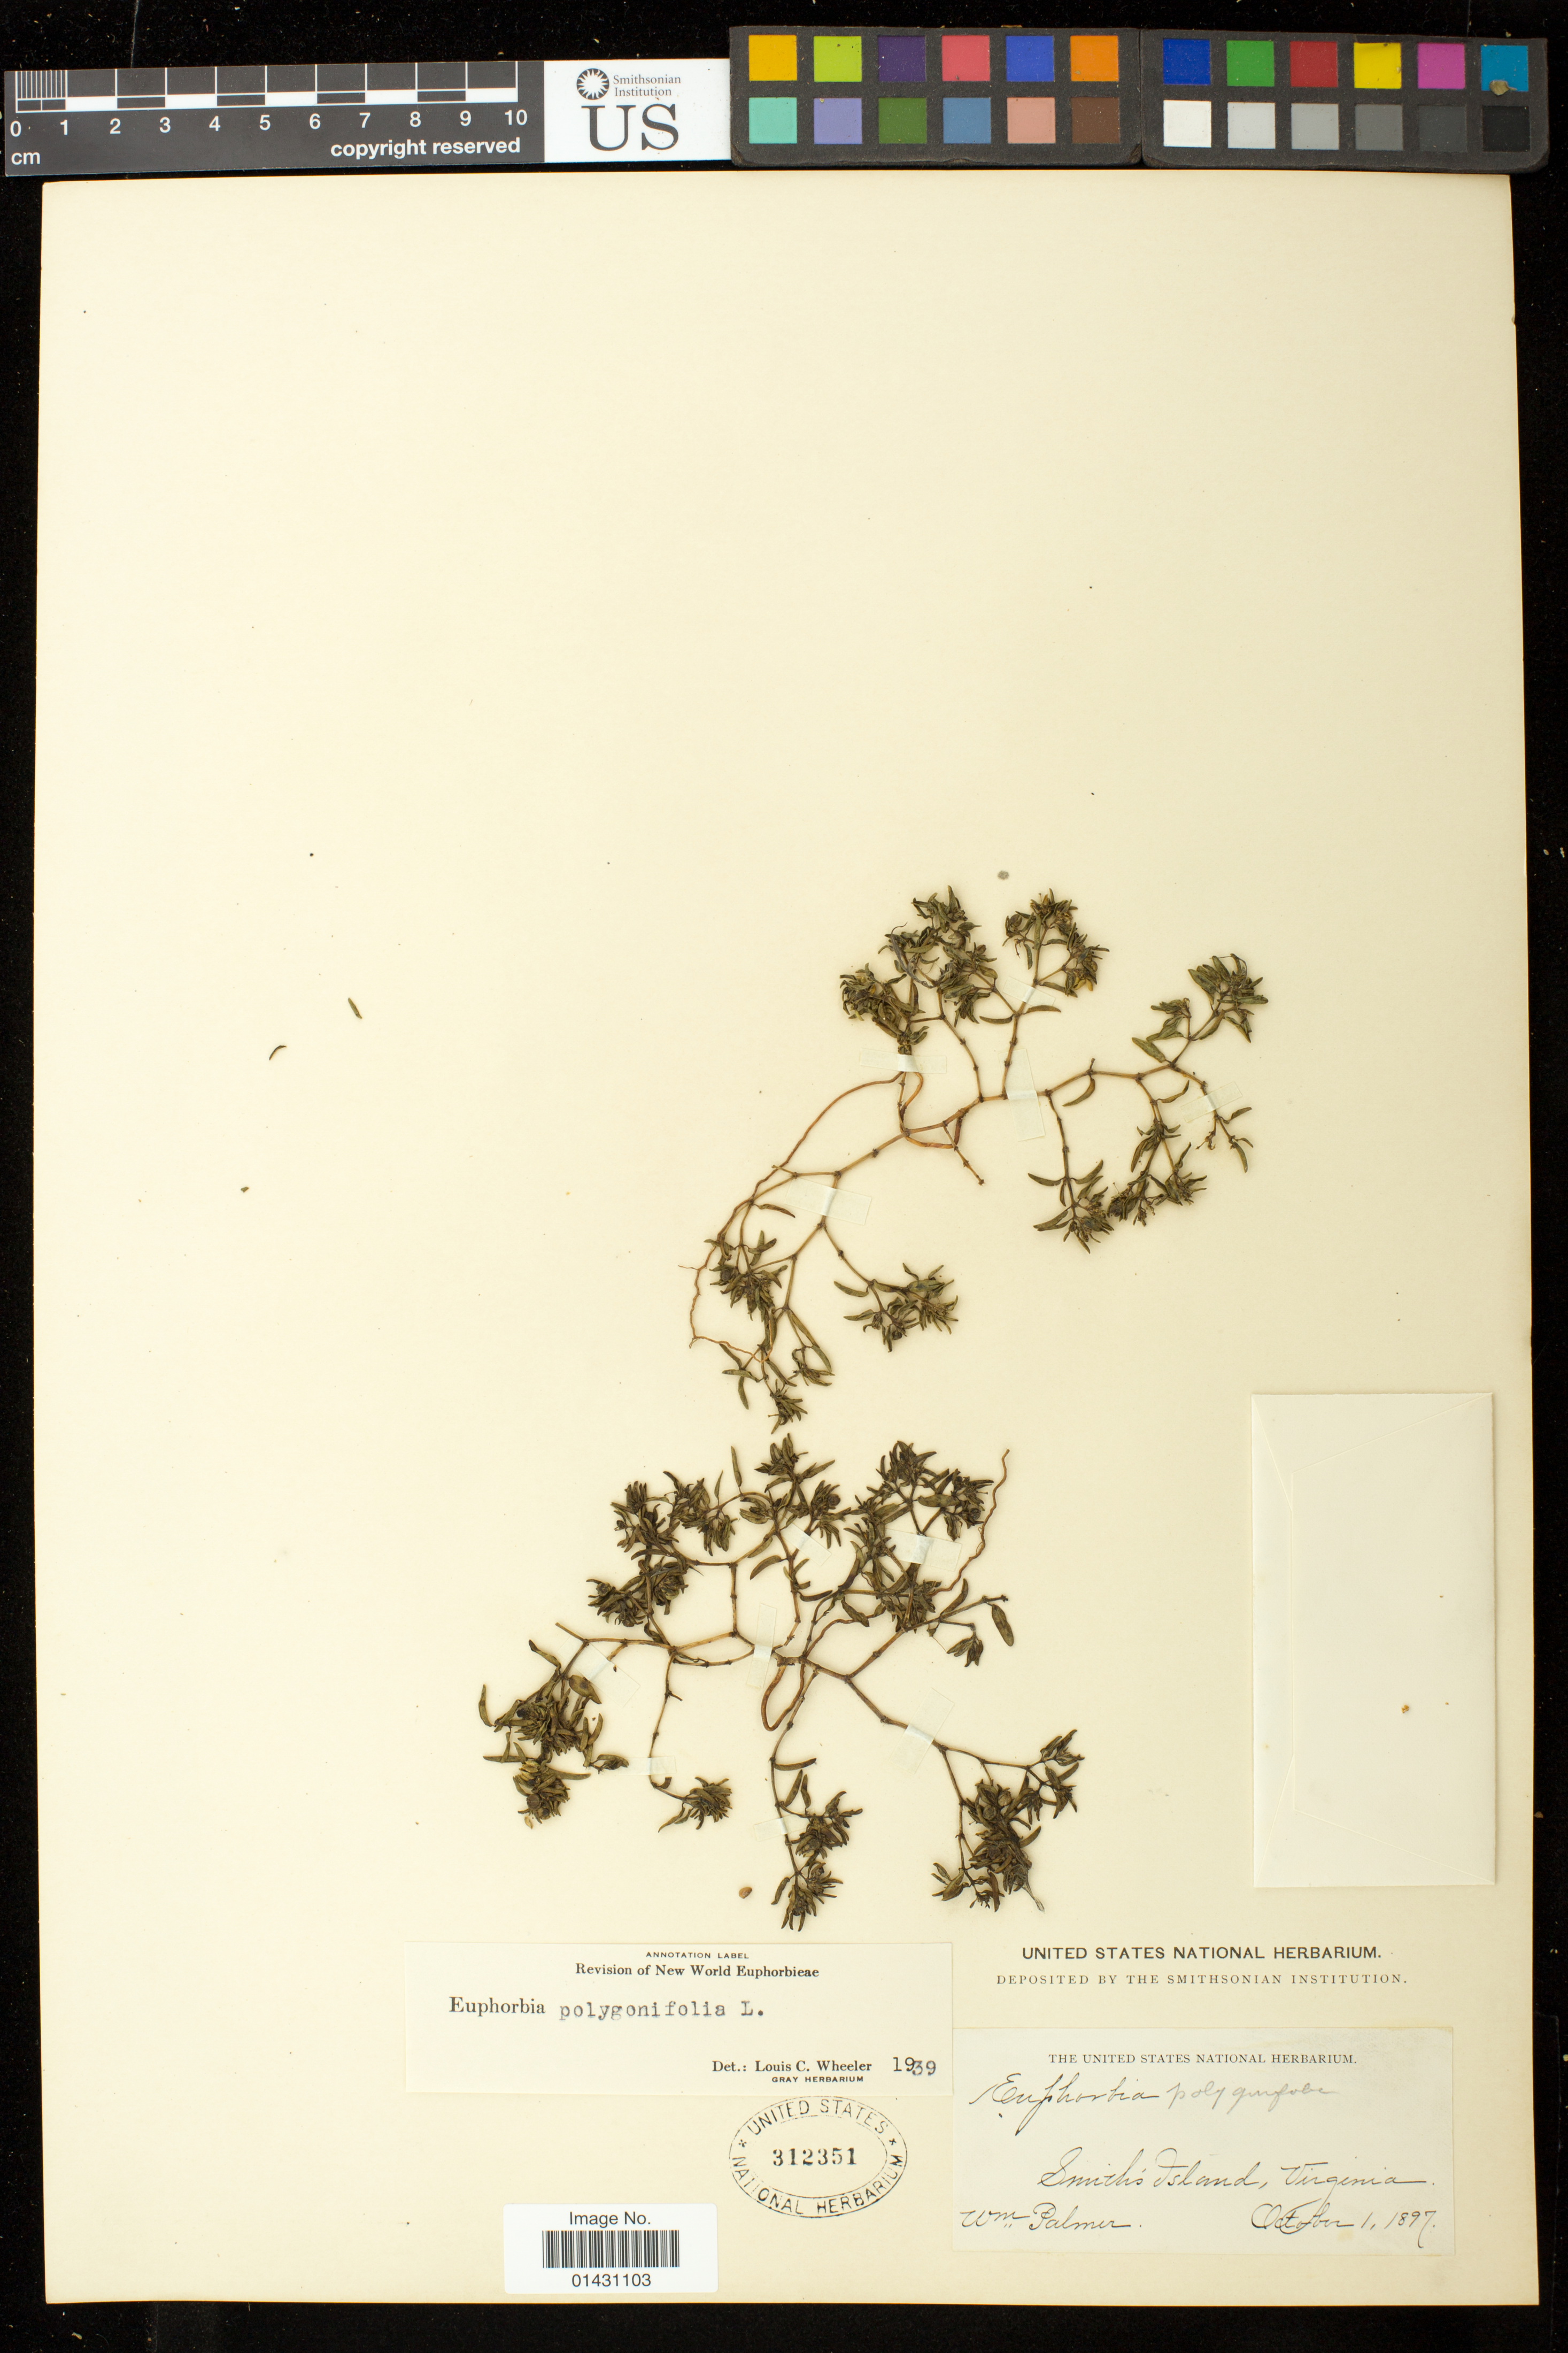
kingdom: Plantae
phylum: Tracheophyta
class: Magnoliopsida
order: Malpighiales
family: Euphorbiaceae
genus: Euphorbia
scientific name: Euphorbia polygonifolia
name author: L.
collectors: W. Palmer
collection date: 1897-10-01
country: United States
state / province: Virginia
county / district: Northampton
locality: Smith's Island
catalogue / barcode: US 312351